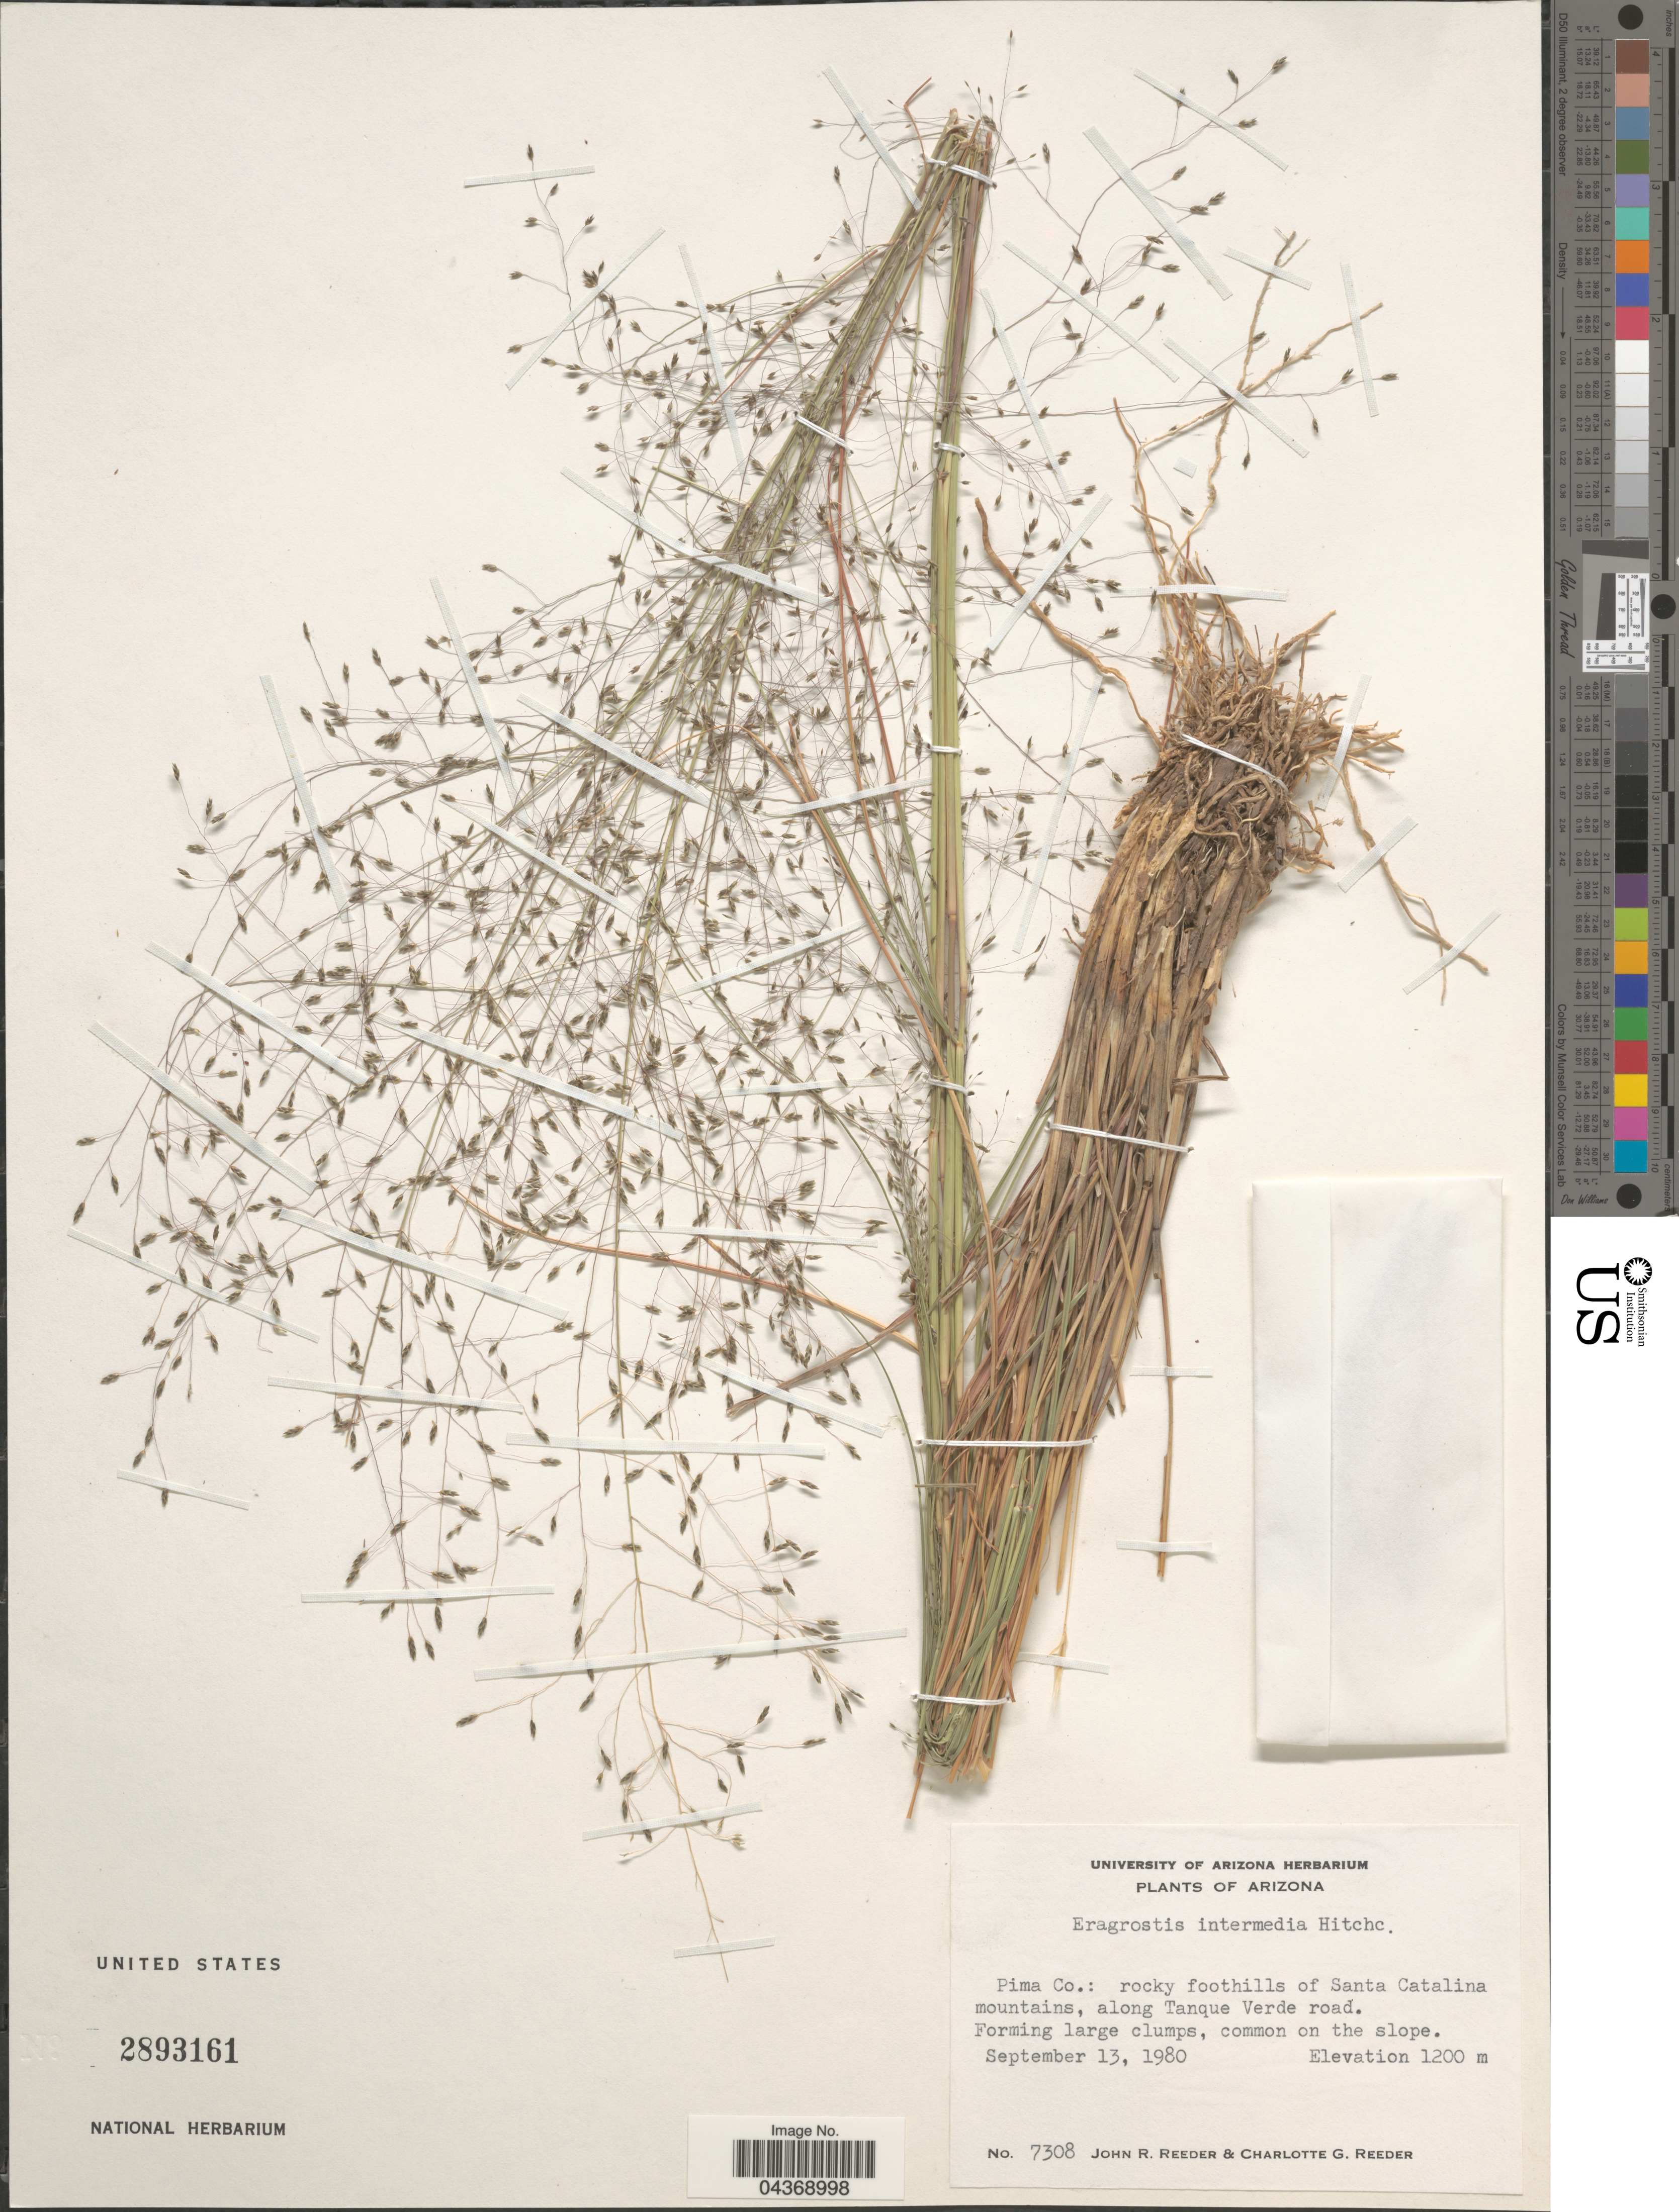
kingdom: Plantae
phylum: Tracheophyta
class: Liliopsida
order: Poales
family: Poaceae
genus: Eragrostis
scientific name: Eragrostis intermedia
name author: Hitchc.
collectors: J. R. Reeder & C. G. Reeder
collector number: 7308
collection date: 1980-09-13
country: United States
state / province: Arizona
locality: Pima Co.: rocky foothills of Santa Catalina mountains, along Tanque Verde road.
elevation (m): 1200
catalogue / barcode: US 2893161